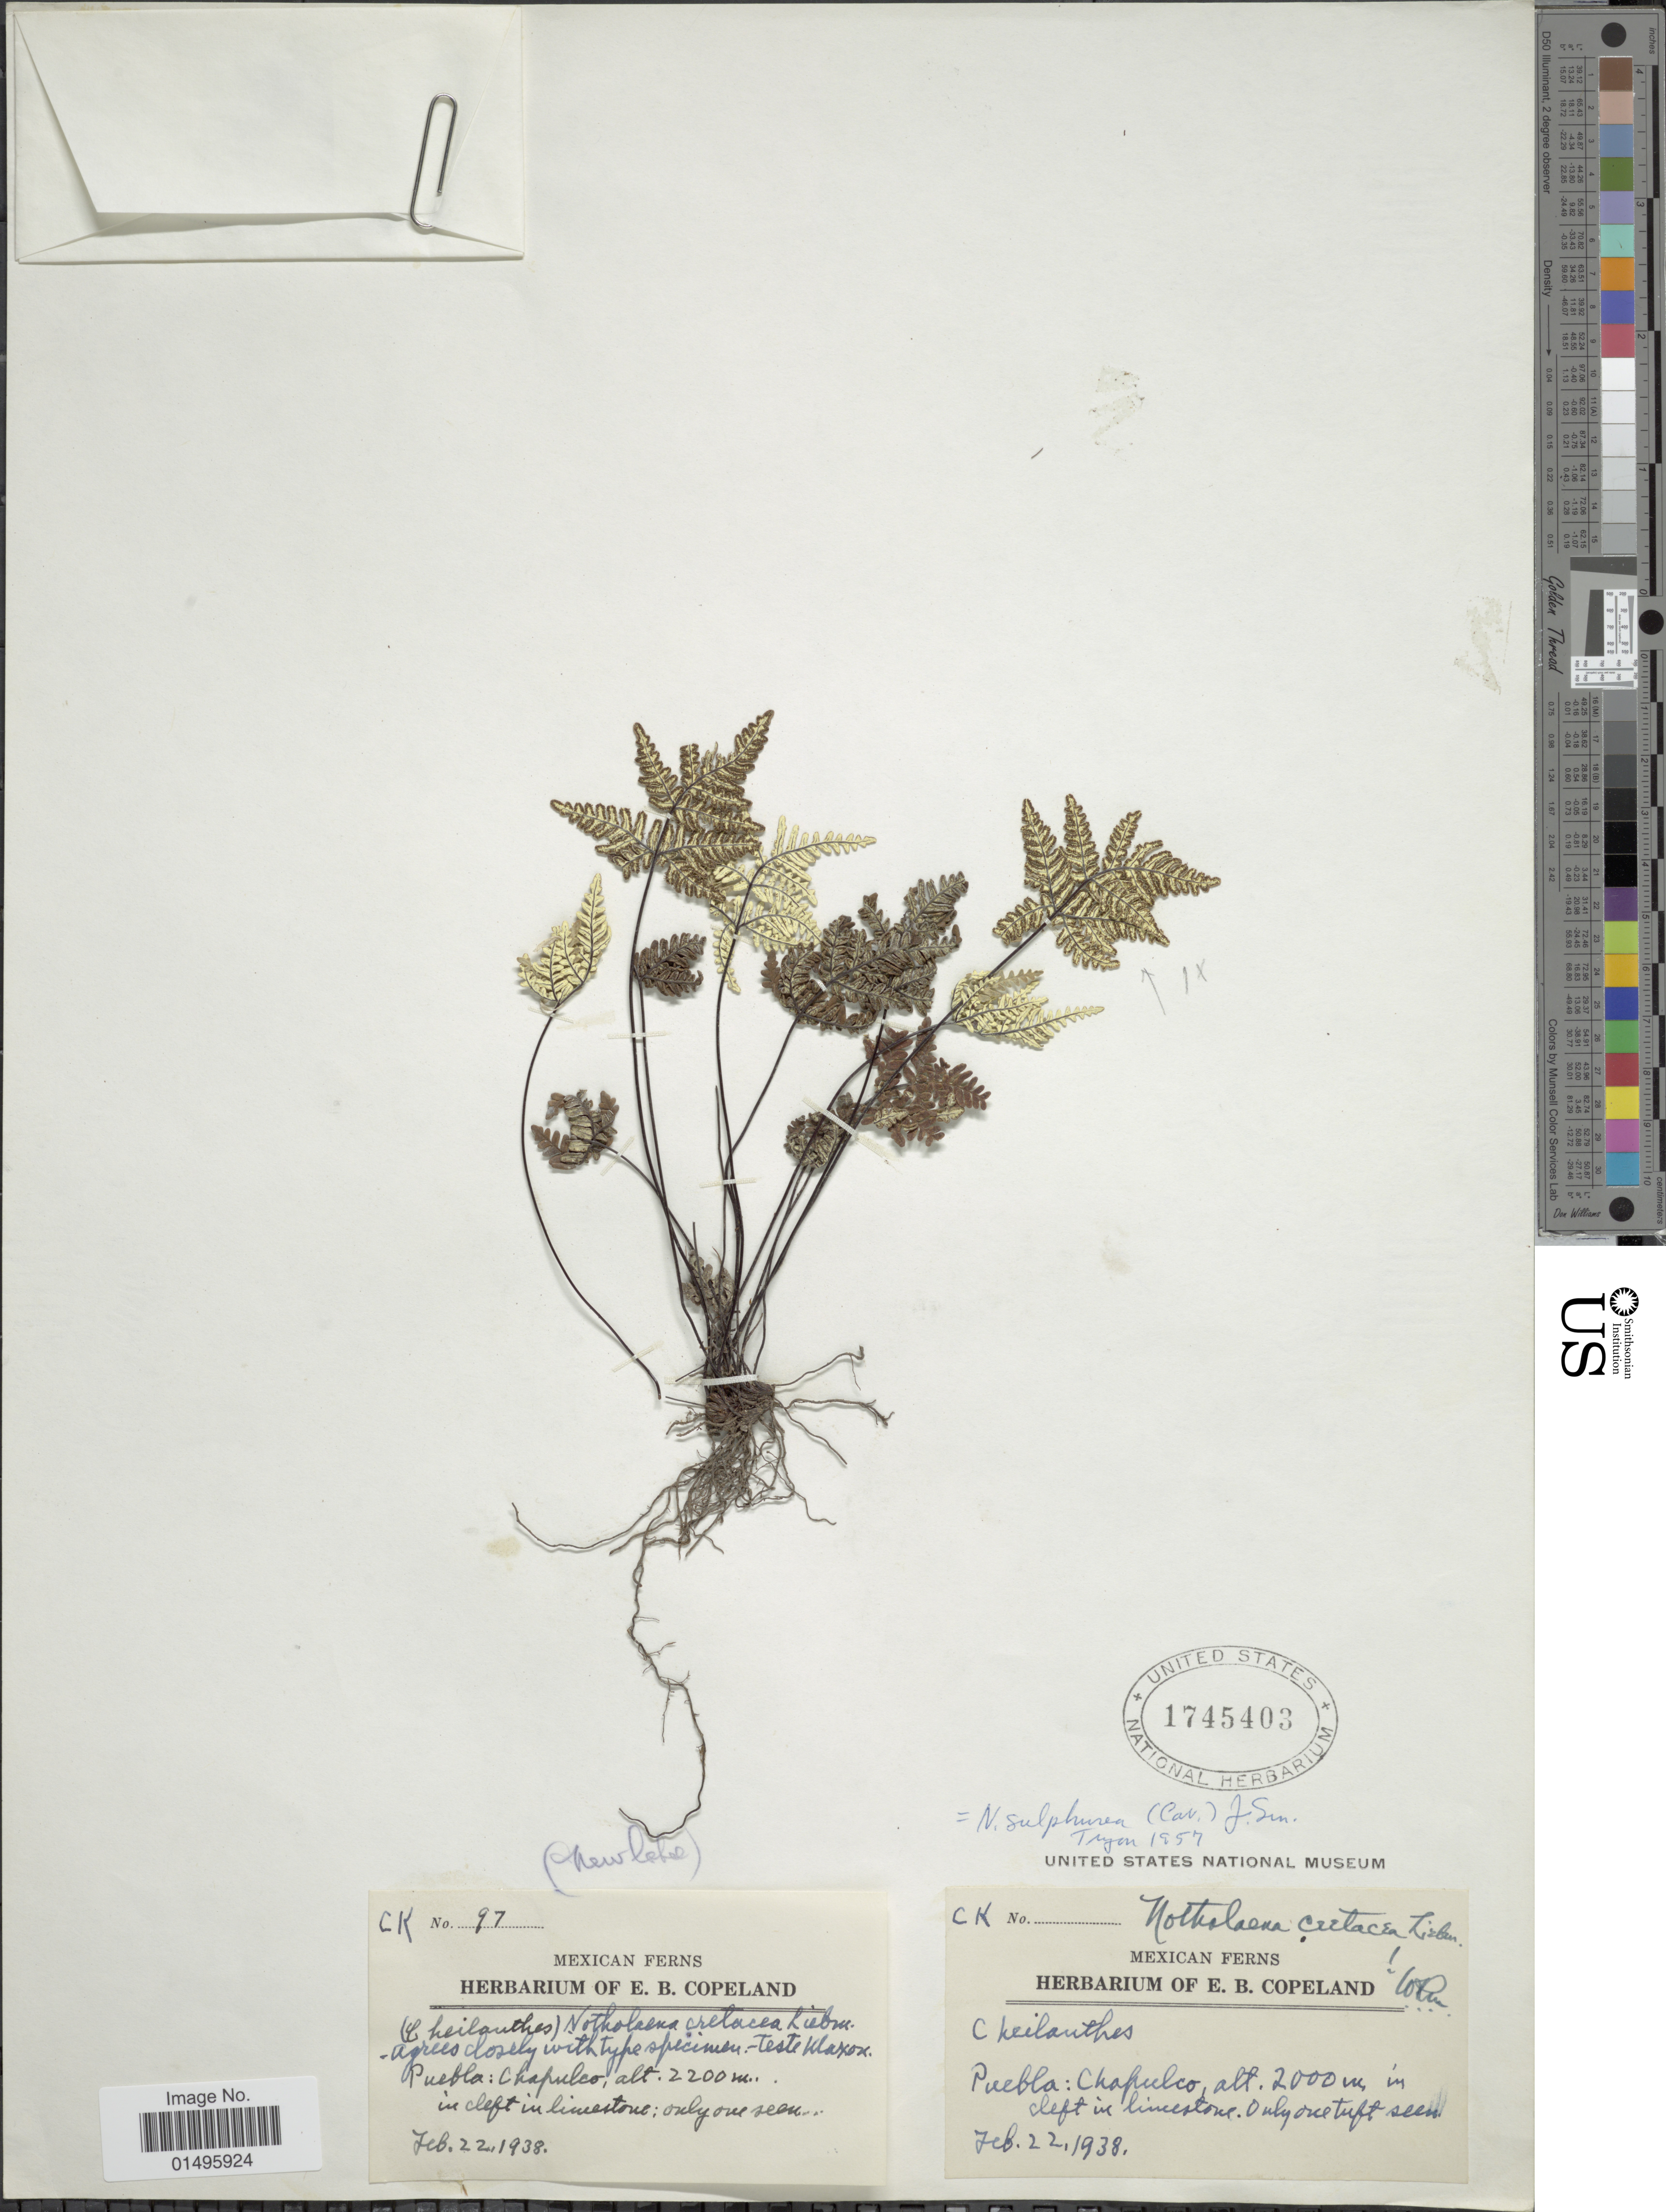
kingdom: Plantae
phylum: Tracheophyta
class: Polypodiopsida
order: Polypodiales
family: Pteridaceae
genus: Notholaena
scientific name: Notholaena sulphurea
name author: (Cav.) Small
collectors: ex herb. E. B. Copeland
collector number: CK 97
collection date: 1938-02-22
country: Mexico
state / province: Puebla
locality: Chapulco.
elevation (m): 2200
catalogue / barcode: US 1745403